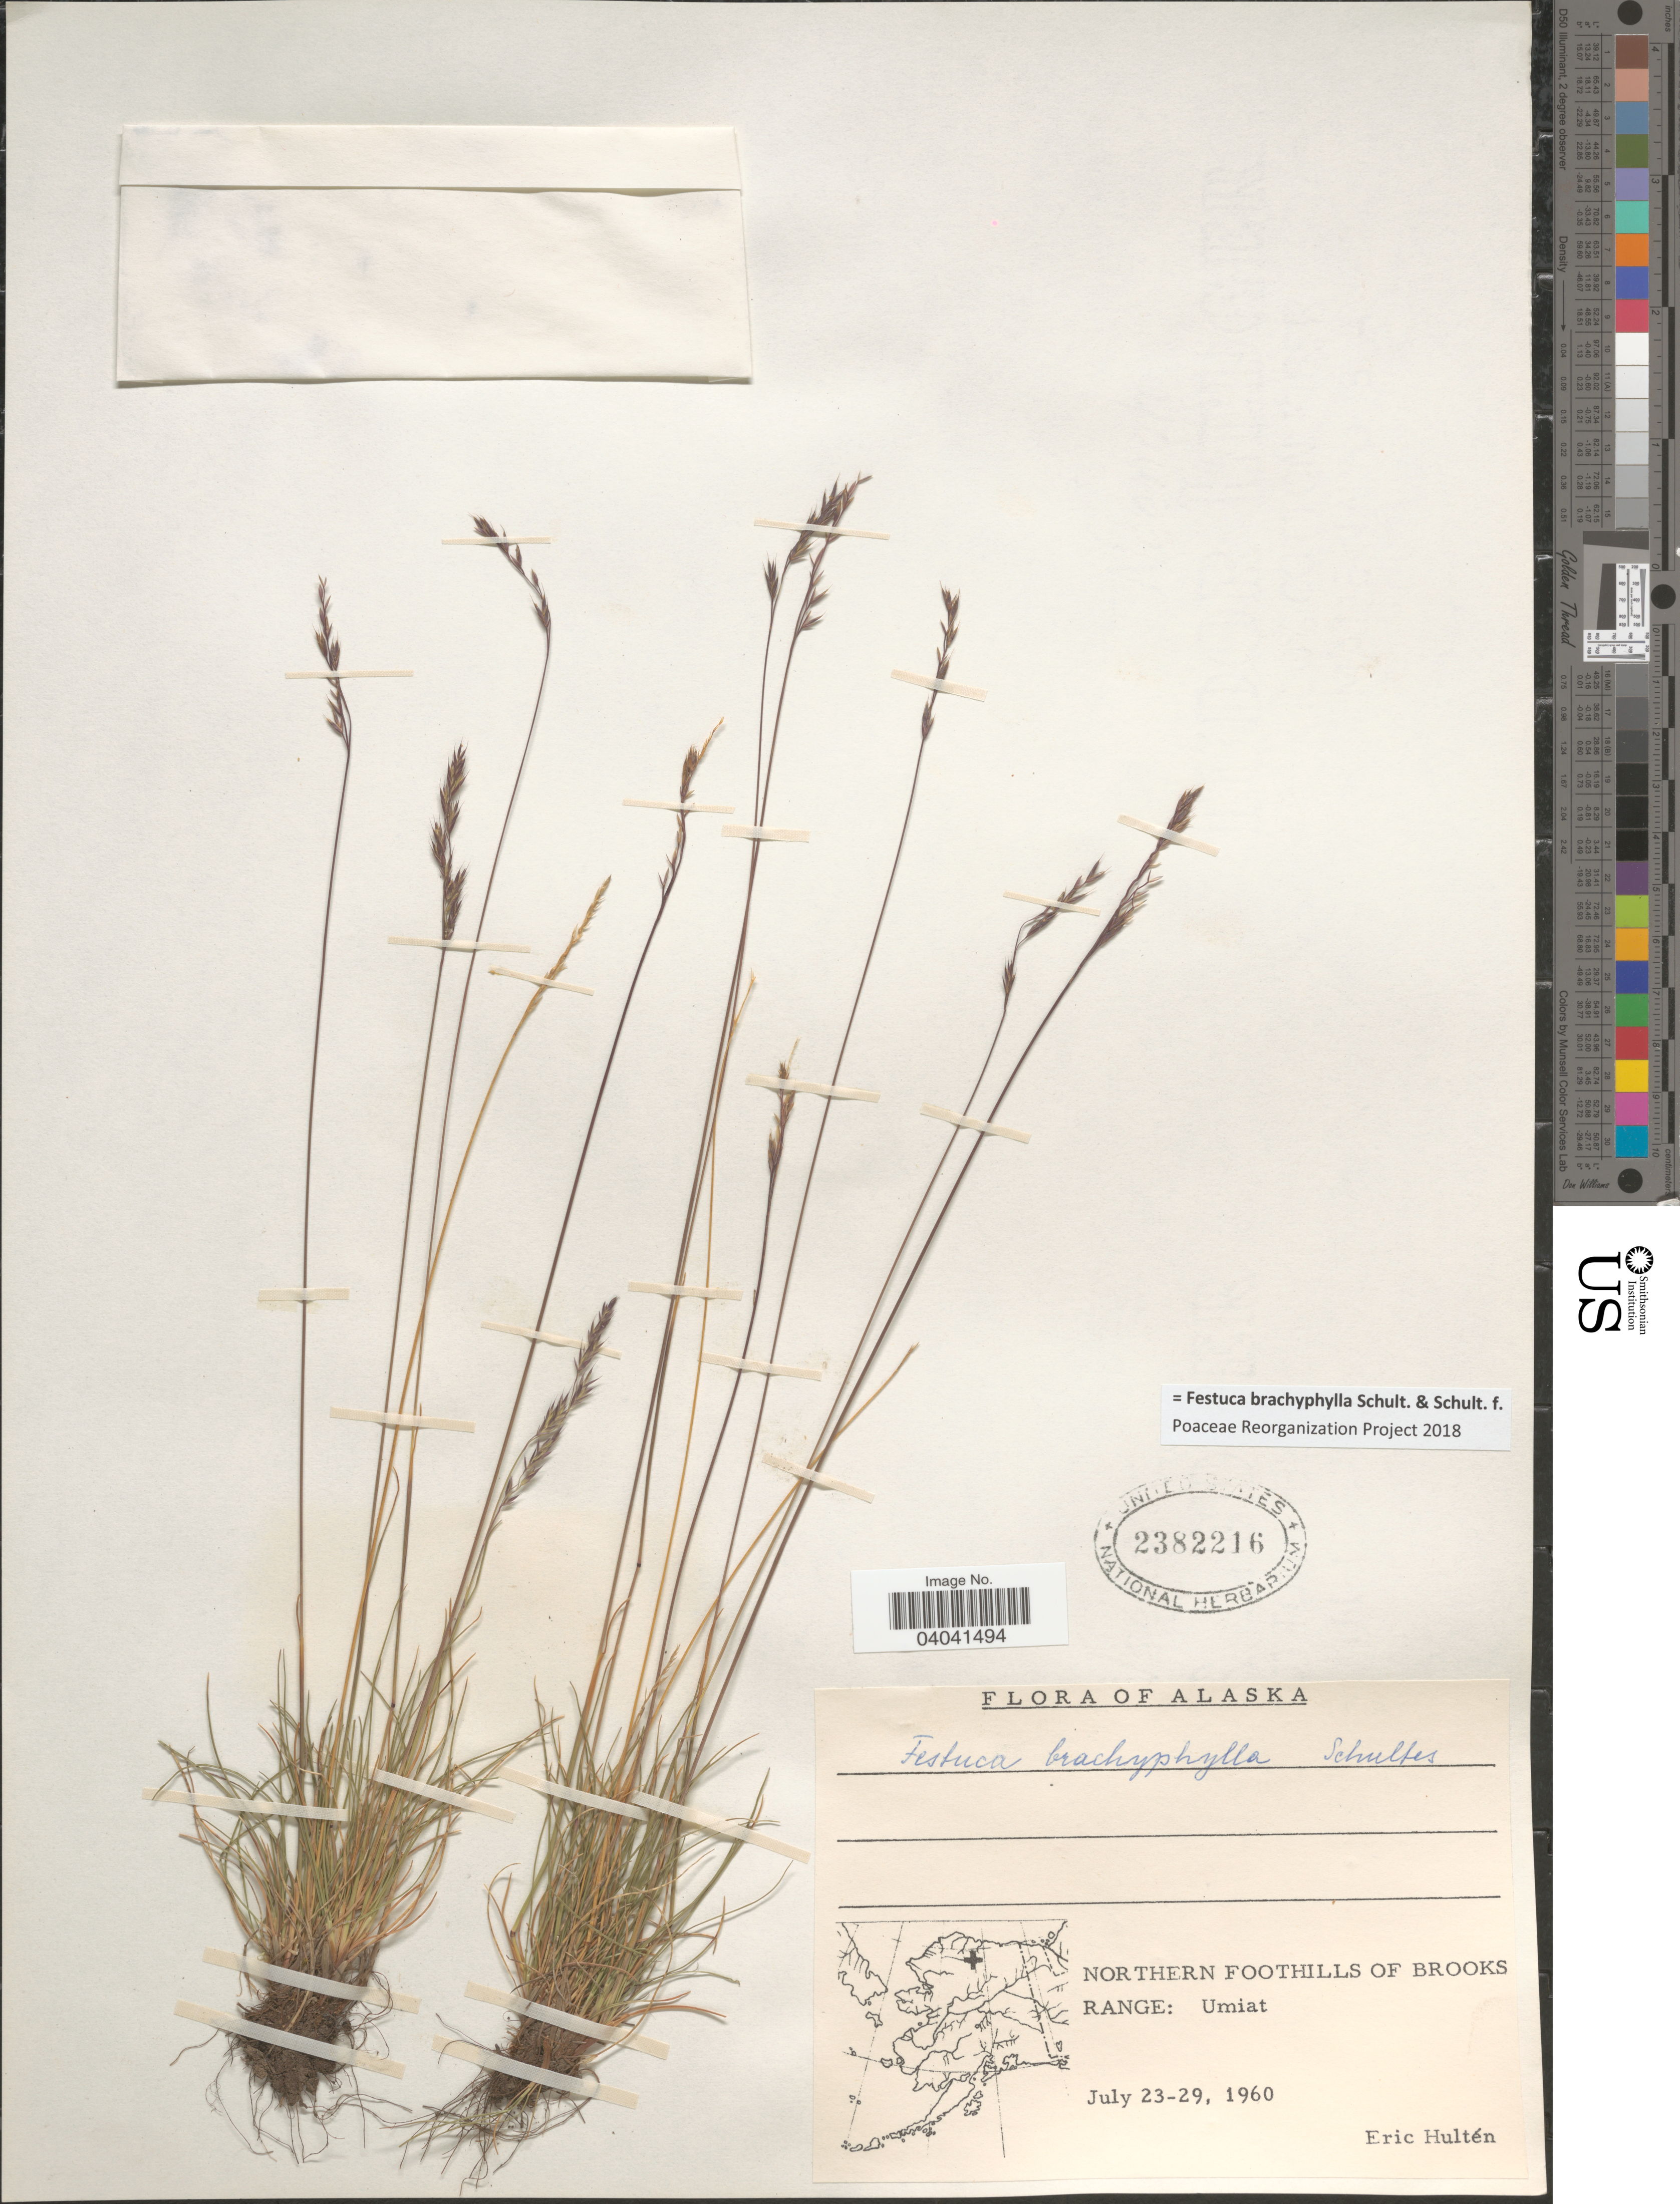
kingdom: Plantae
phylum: Tracheophyta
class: Liliopsida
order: Poales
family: Poaceae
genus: Festuca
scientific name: Festuca brachyphylla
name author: Schult. & Schult. f.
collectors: E. G. Hultén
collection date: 1960-07-23/1960-07-29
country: United States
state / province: Alaska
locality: Northern foothills of Brooks Range: Umiat.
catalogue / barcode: US 2382216